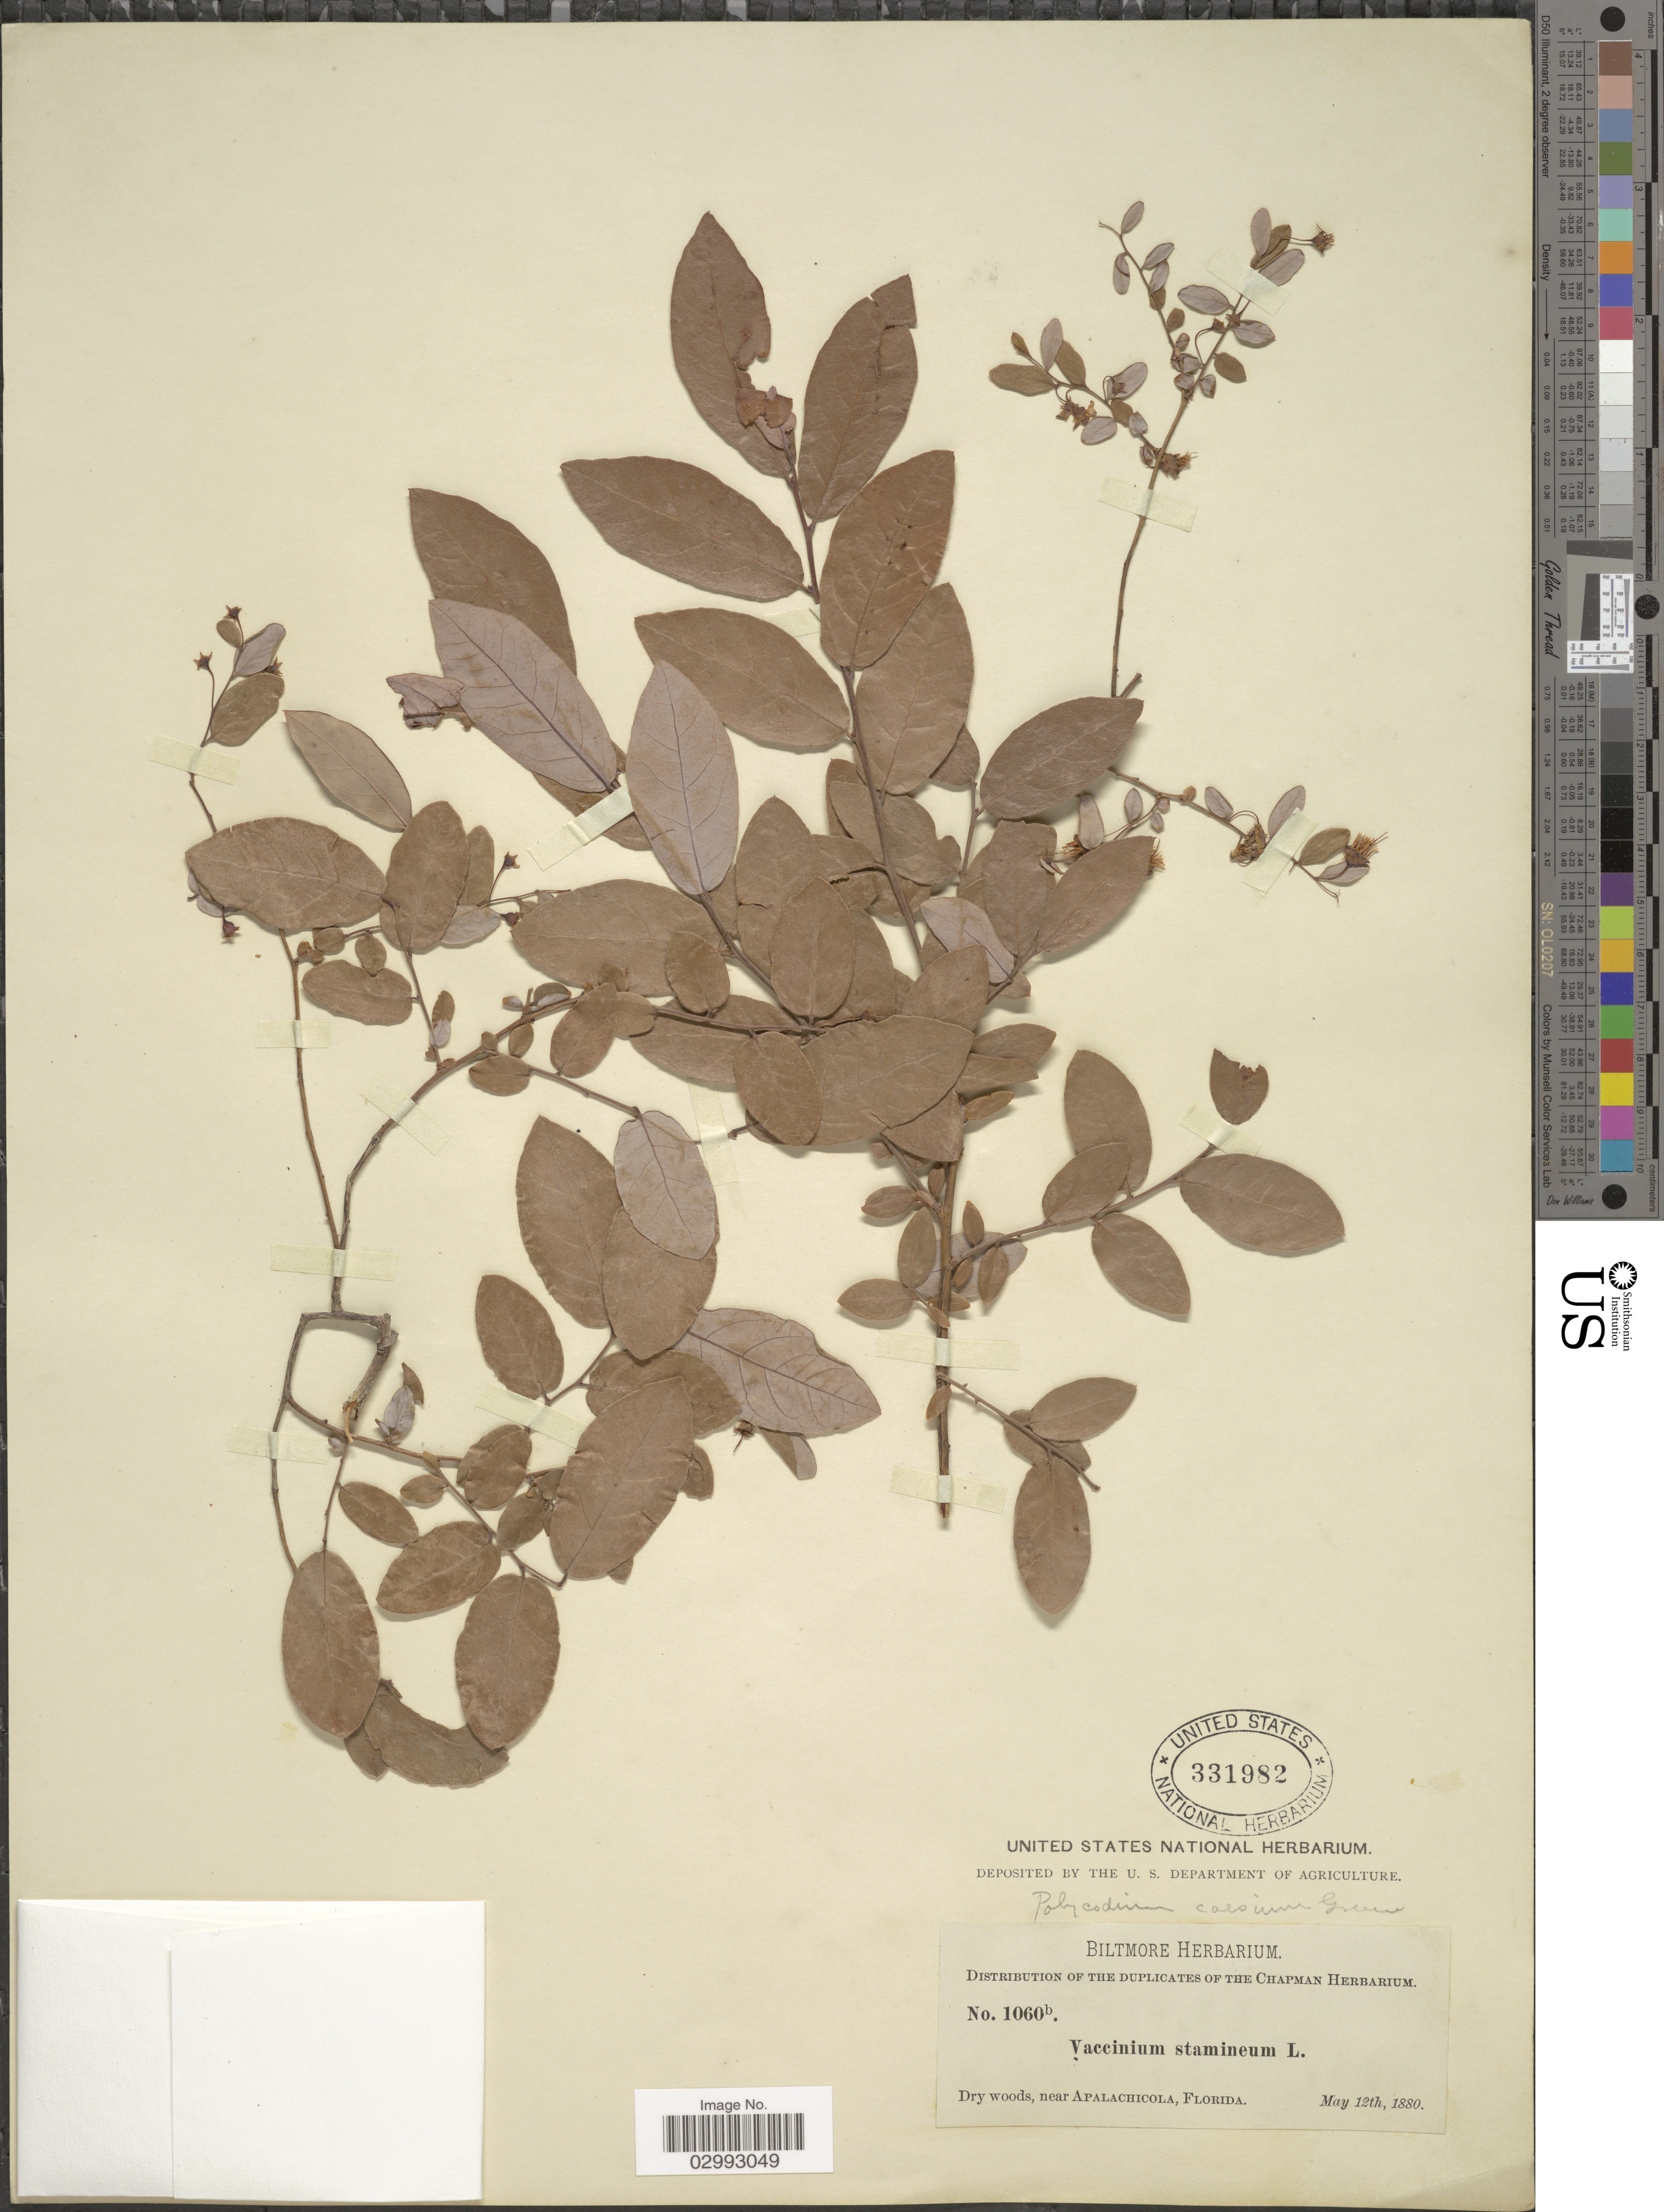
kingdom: Plantae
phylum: Tracheophyta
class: Magnoliopsida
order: Ericales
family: Ericaceae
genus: Polycodium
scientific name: Polycodium caesium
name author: (Greene) Greene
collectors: ex herb. Biltmore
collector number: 1060b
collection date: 1880-05-12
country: United States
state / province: Florida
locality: Near Apalachicola.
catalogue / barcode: US 331982